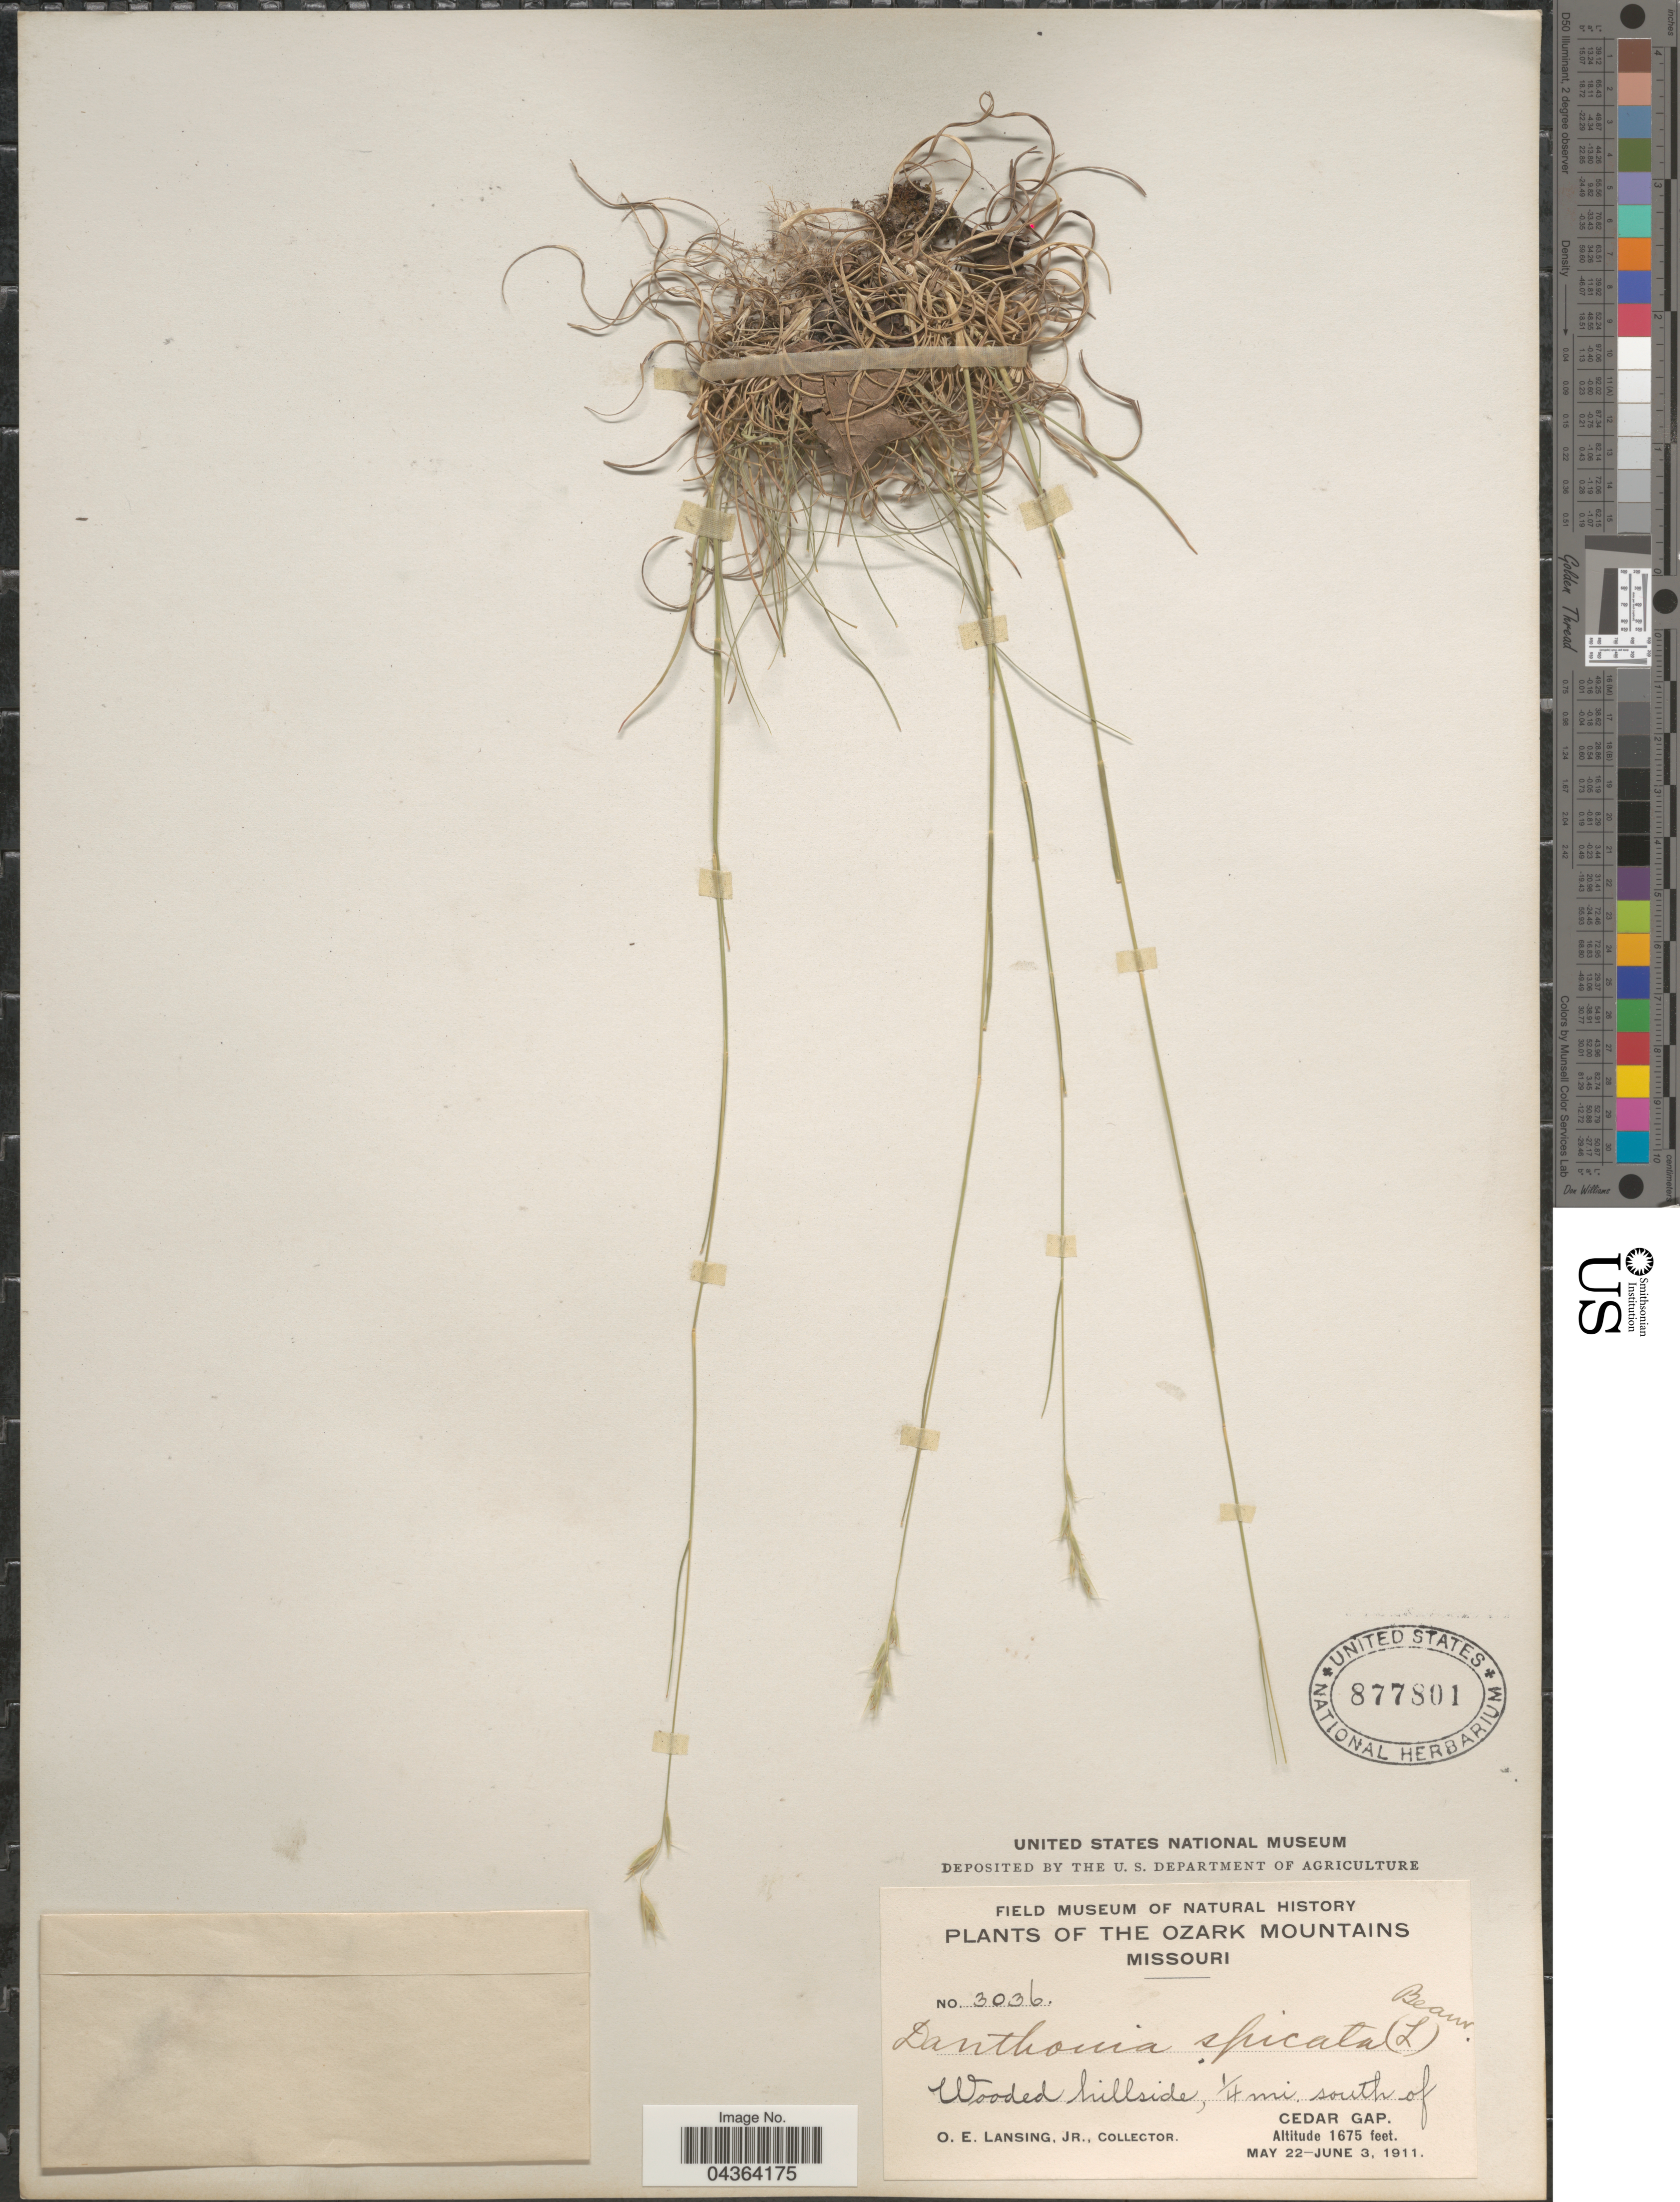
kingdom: Plantae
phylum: Tracheophyta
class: Liliopsida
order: Poales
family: Poaceae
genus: Danthonia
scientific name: Danthonia spicata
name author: (L.) P. Beauv. ex Roem. & Schult.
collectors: O. Lansing Jr.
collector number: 3036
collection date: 1911-05-22/1911-06-03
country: United States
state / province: Missouri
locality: The Ozark Mountains. Wooded hillside, ¼ mi. south of Cedar Gap.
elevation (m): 511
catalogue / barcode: US 877801